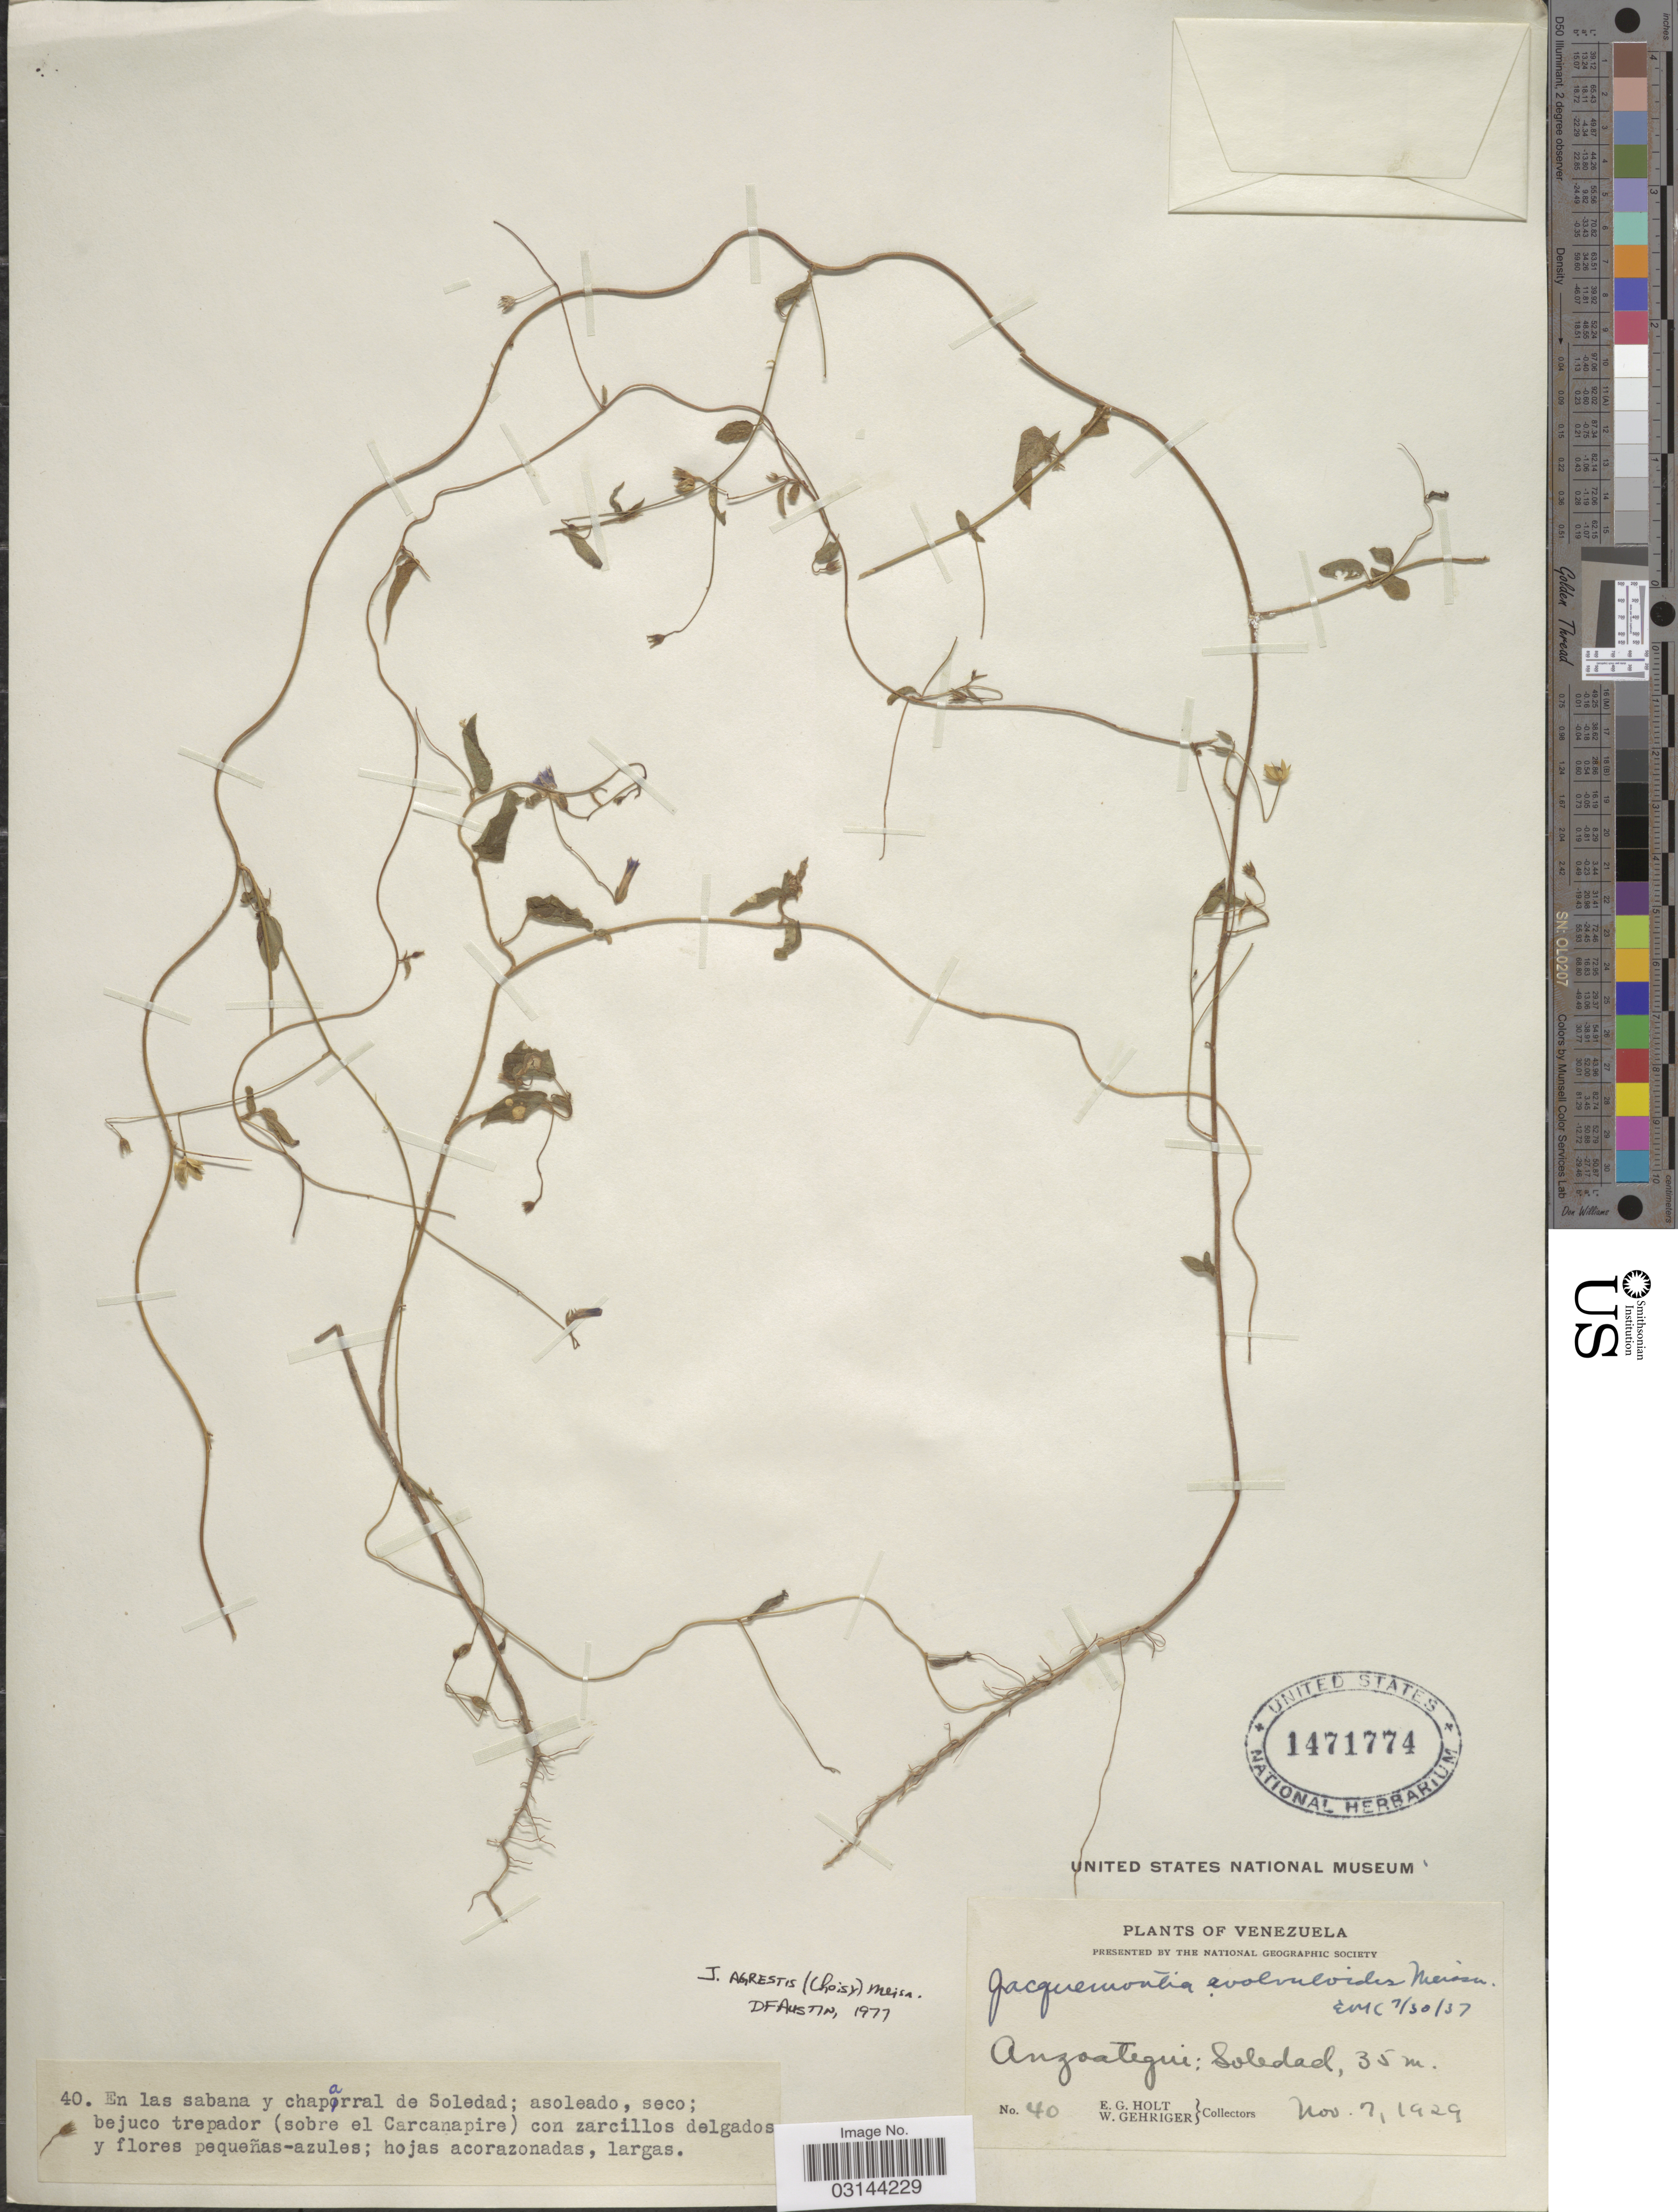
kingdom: Plantae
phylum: Tracheophyta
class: Magnoliopsida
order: Solanales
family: Convolvulaceae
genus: Jacquemontia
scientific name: Jacquemontia agrestis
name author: (Mart. ex Choisy) Meisn.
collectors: E. G. Holt & W. Gehriger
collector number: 40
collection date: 1929-11-07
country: Venezuela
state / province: Anzoategui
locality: En las sabana y chaparral de Soledad.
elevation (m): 35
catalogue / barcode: US 1471774